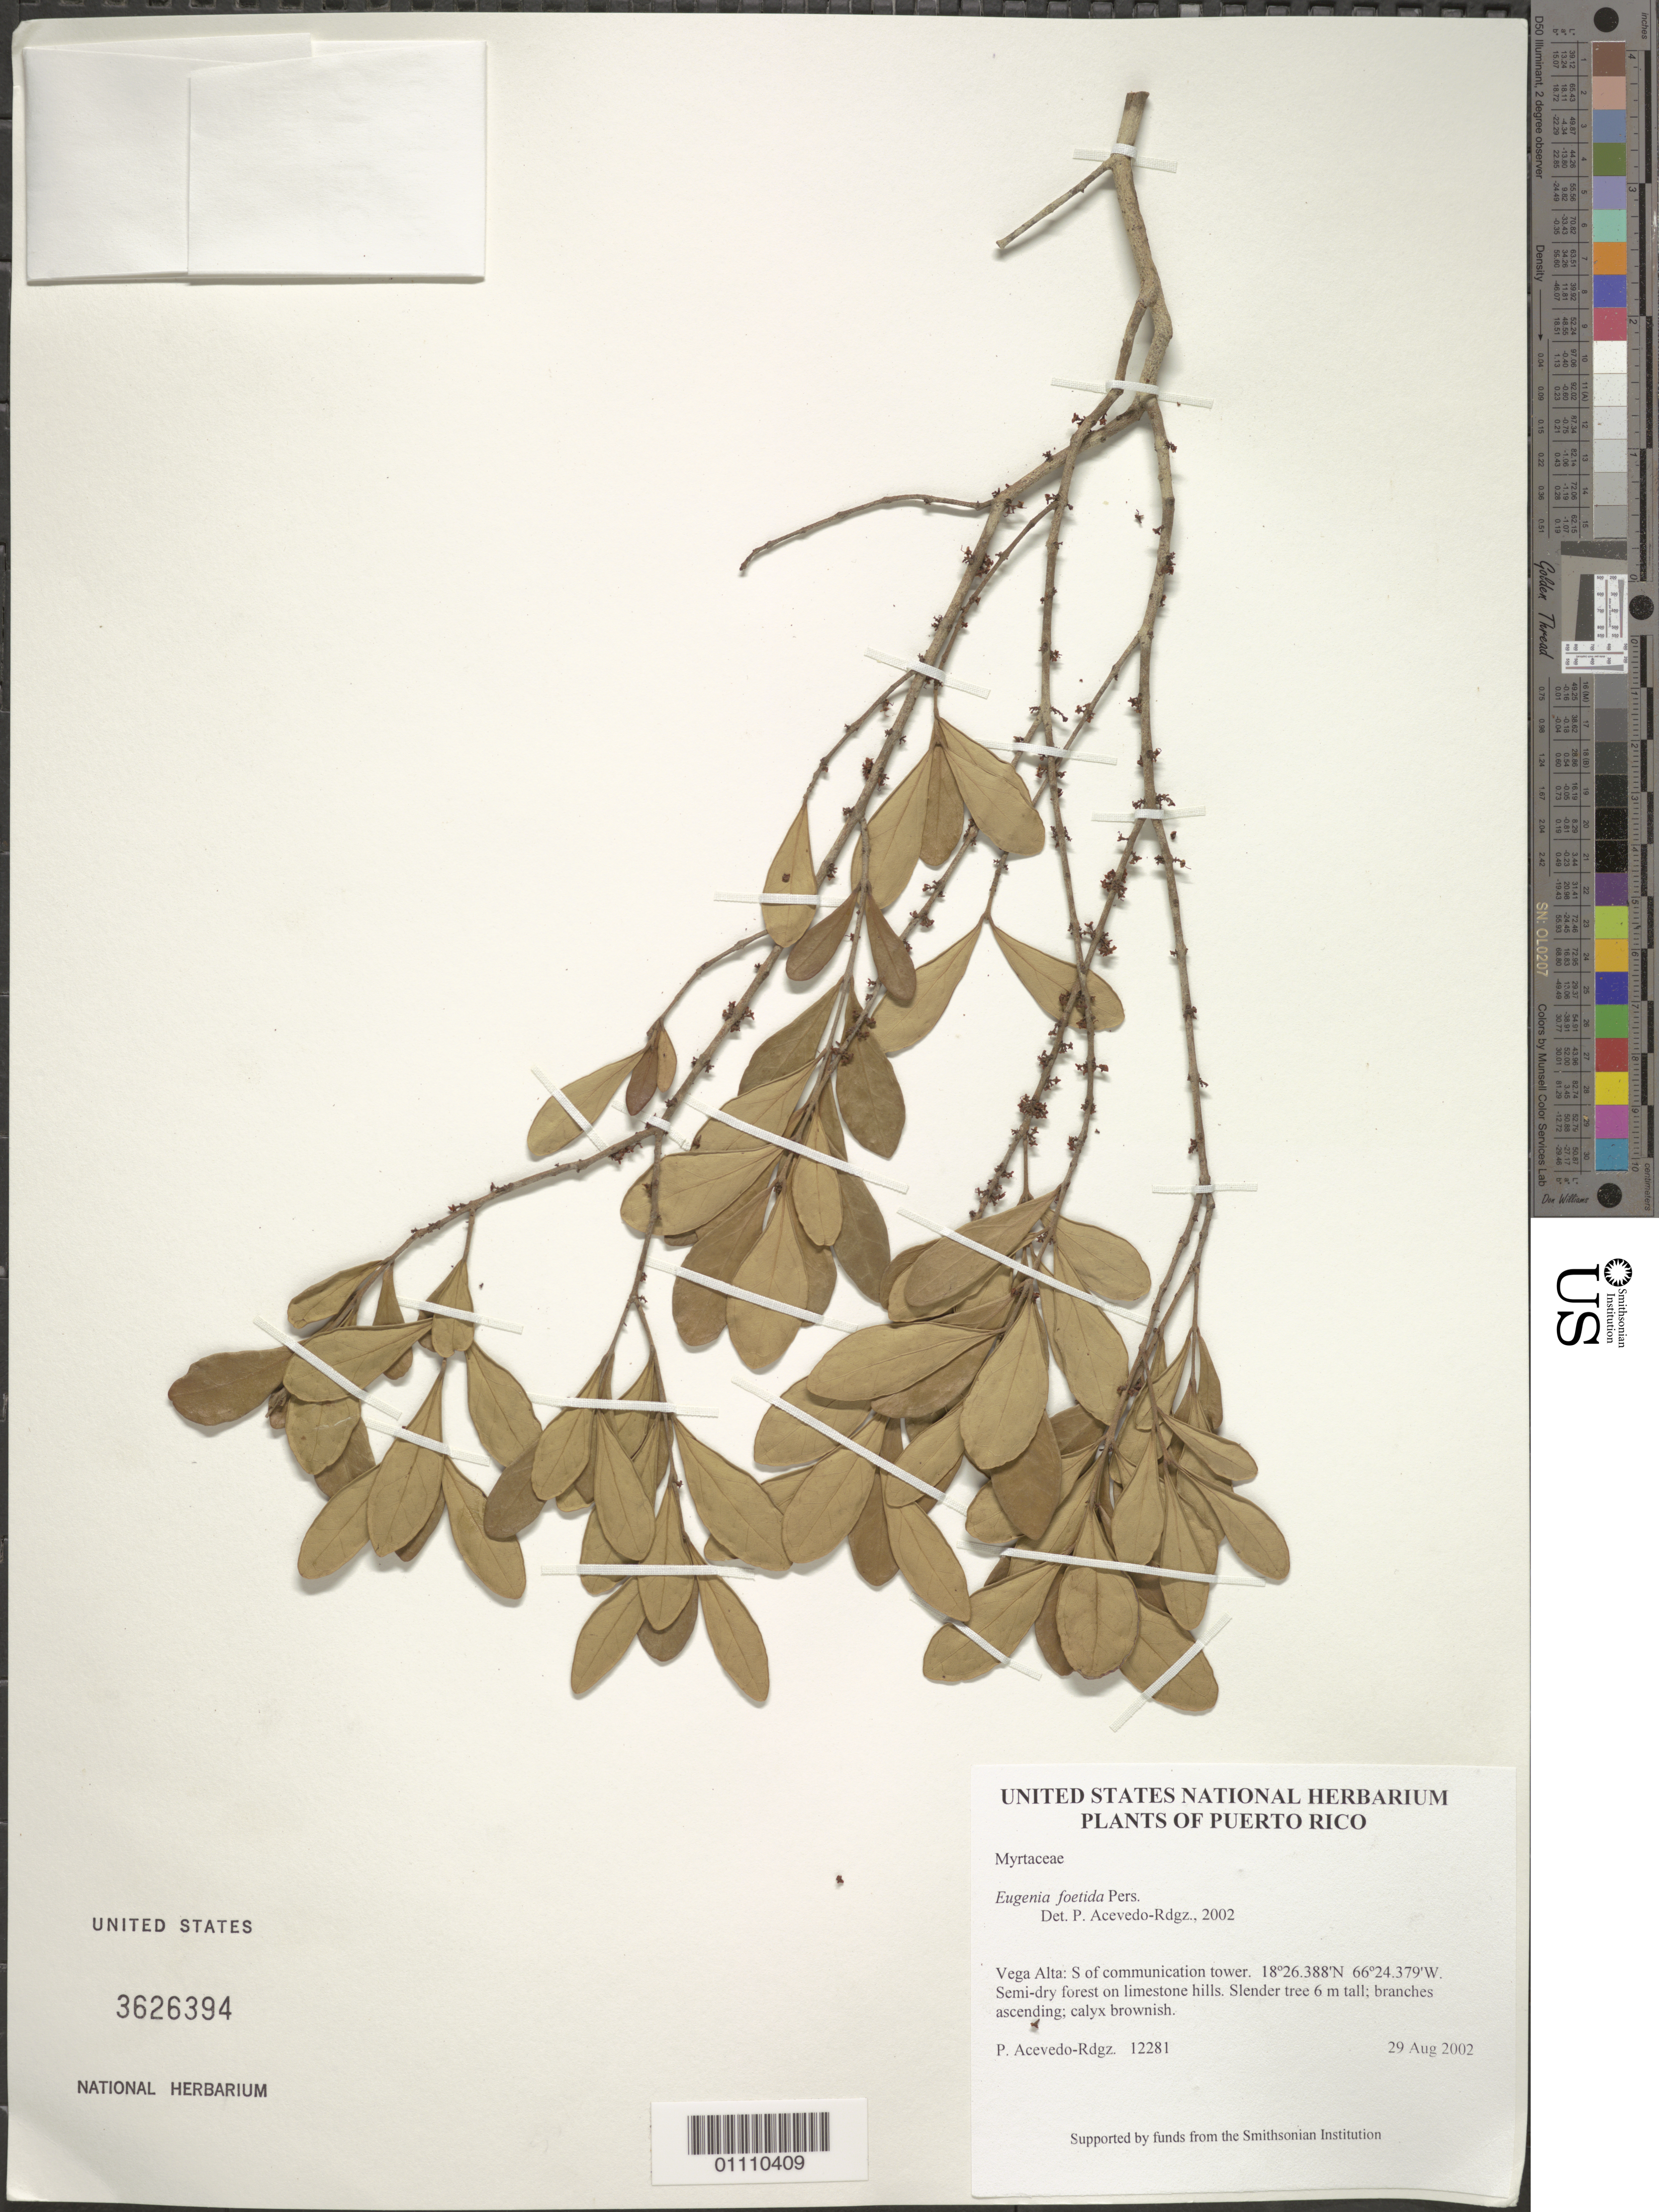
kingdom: Plantae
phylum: Tracheophyta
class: Magnoliopsida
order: Myrtales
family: Myrtaceae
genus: Eugenia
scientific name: Eugenia foetida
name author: Pers.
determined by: Acevedo-Rodríguez, P., (BOT), Smithsonian Institution - National Museum of Natural History (UNITED STATES)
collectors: P. Acevedo-Rodr.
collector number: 12281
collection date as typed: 29 Aug 2002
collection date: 2002-08-29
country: Puerto Rico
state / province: Vega Alta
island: Puerto Rico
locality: Vega Alta: S of communication tower.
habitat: Semi-dry forest on limestone hills.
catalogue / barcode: US 3626394